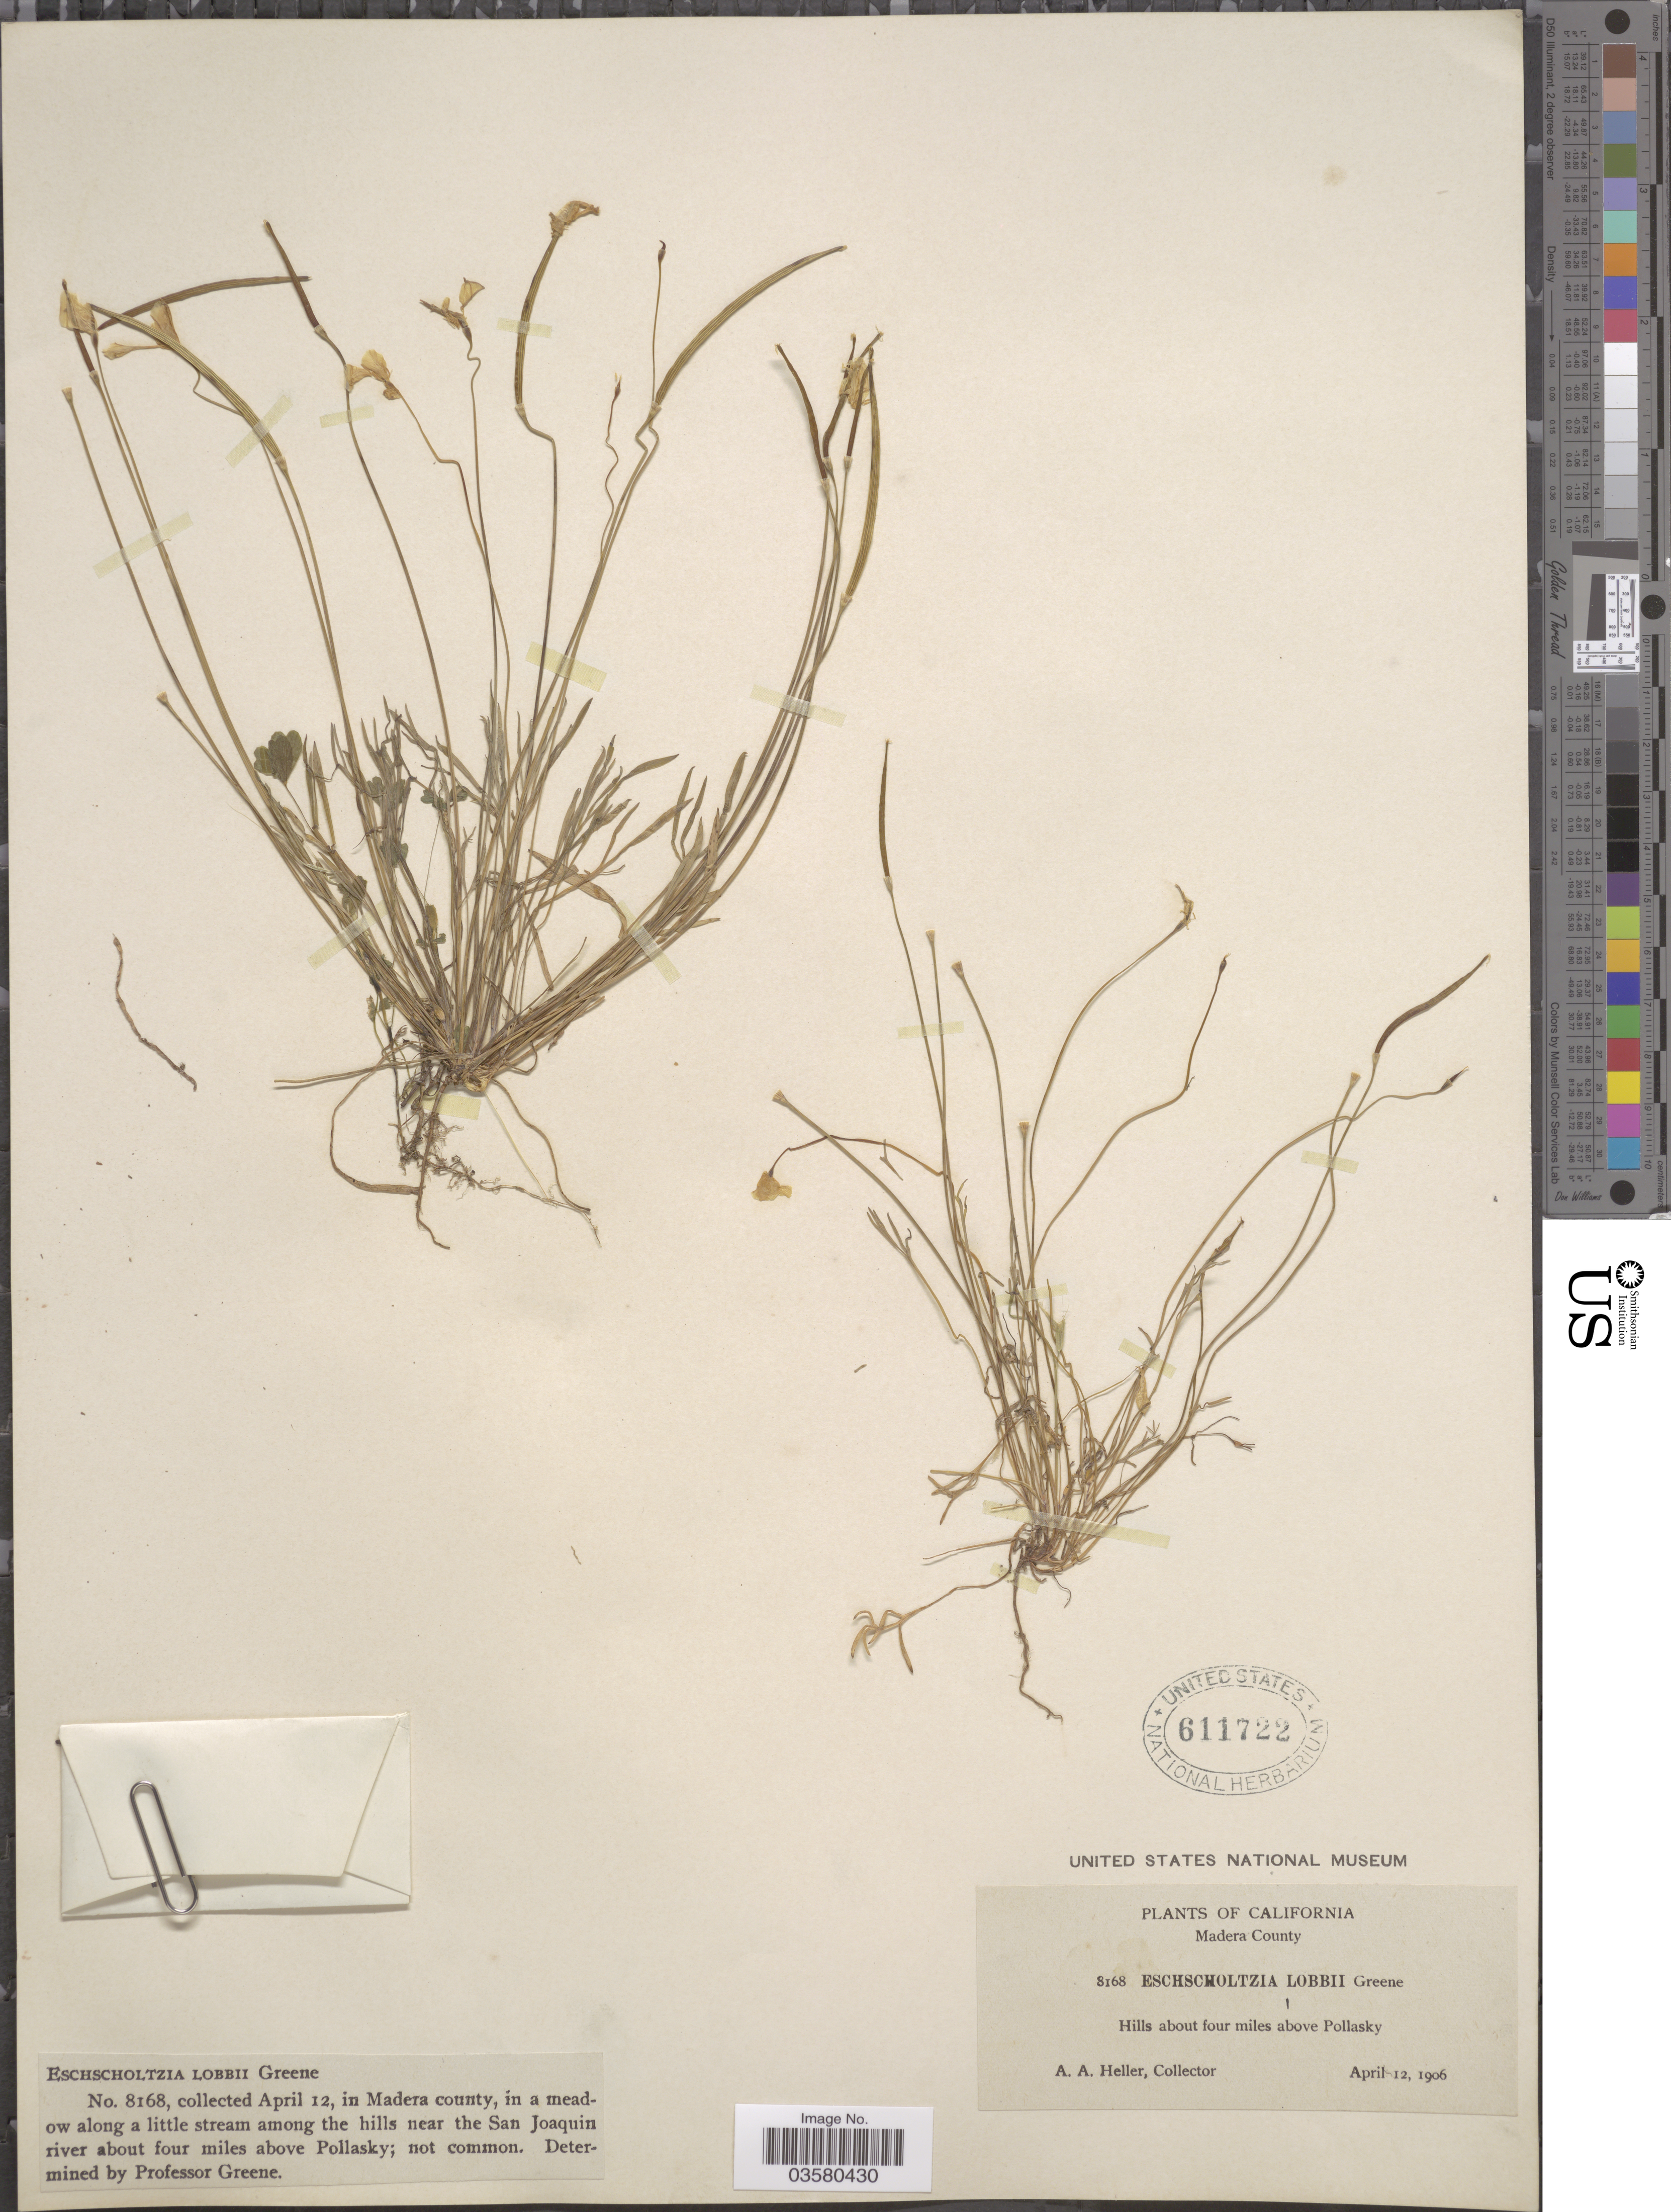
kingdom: Plantae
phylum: Tracheophyta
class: Magnoliopsida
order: Ranunculales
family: Papaveraceae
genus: Eschscholzia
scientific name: Eschscholzia lobbii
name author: Greene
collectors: A. A. Heller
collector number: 8168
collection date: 1906-04-12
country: United States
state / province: California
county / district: Madera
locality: In Madera county, in a meadow along a little stream among the hills near the San Joaquin river about four miles above Pollasky.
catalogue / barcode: US 611722